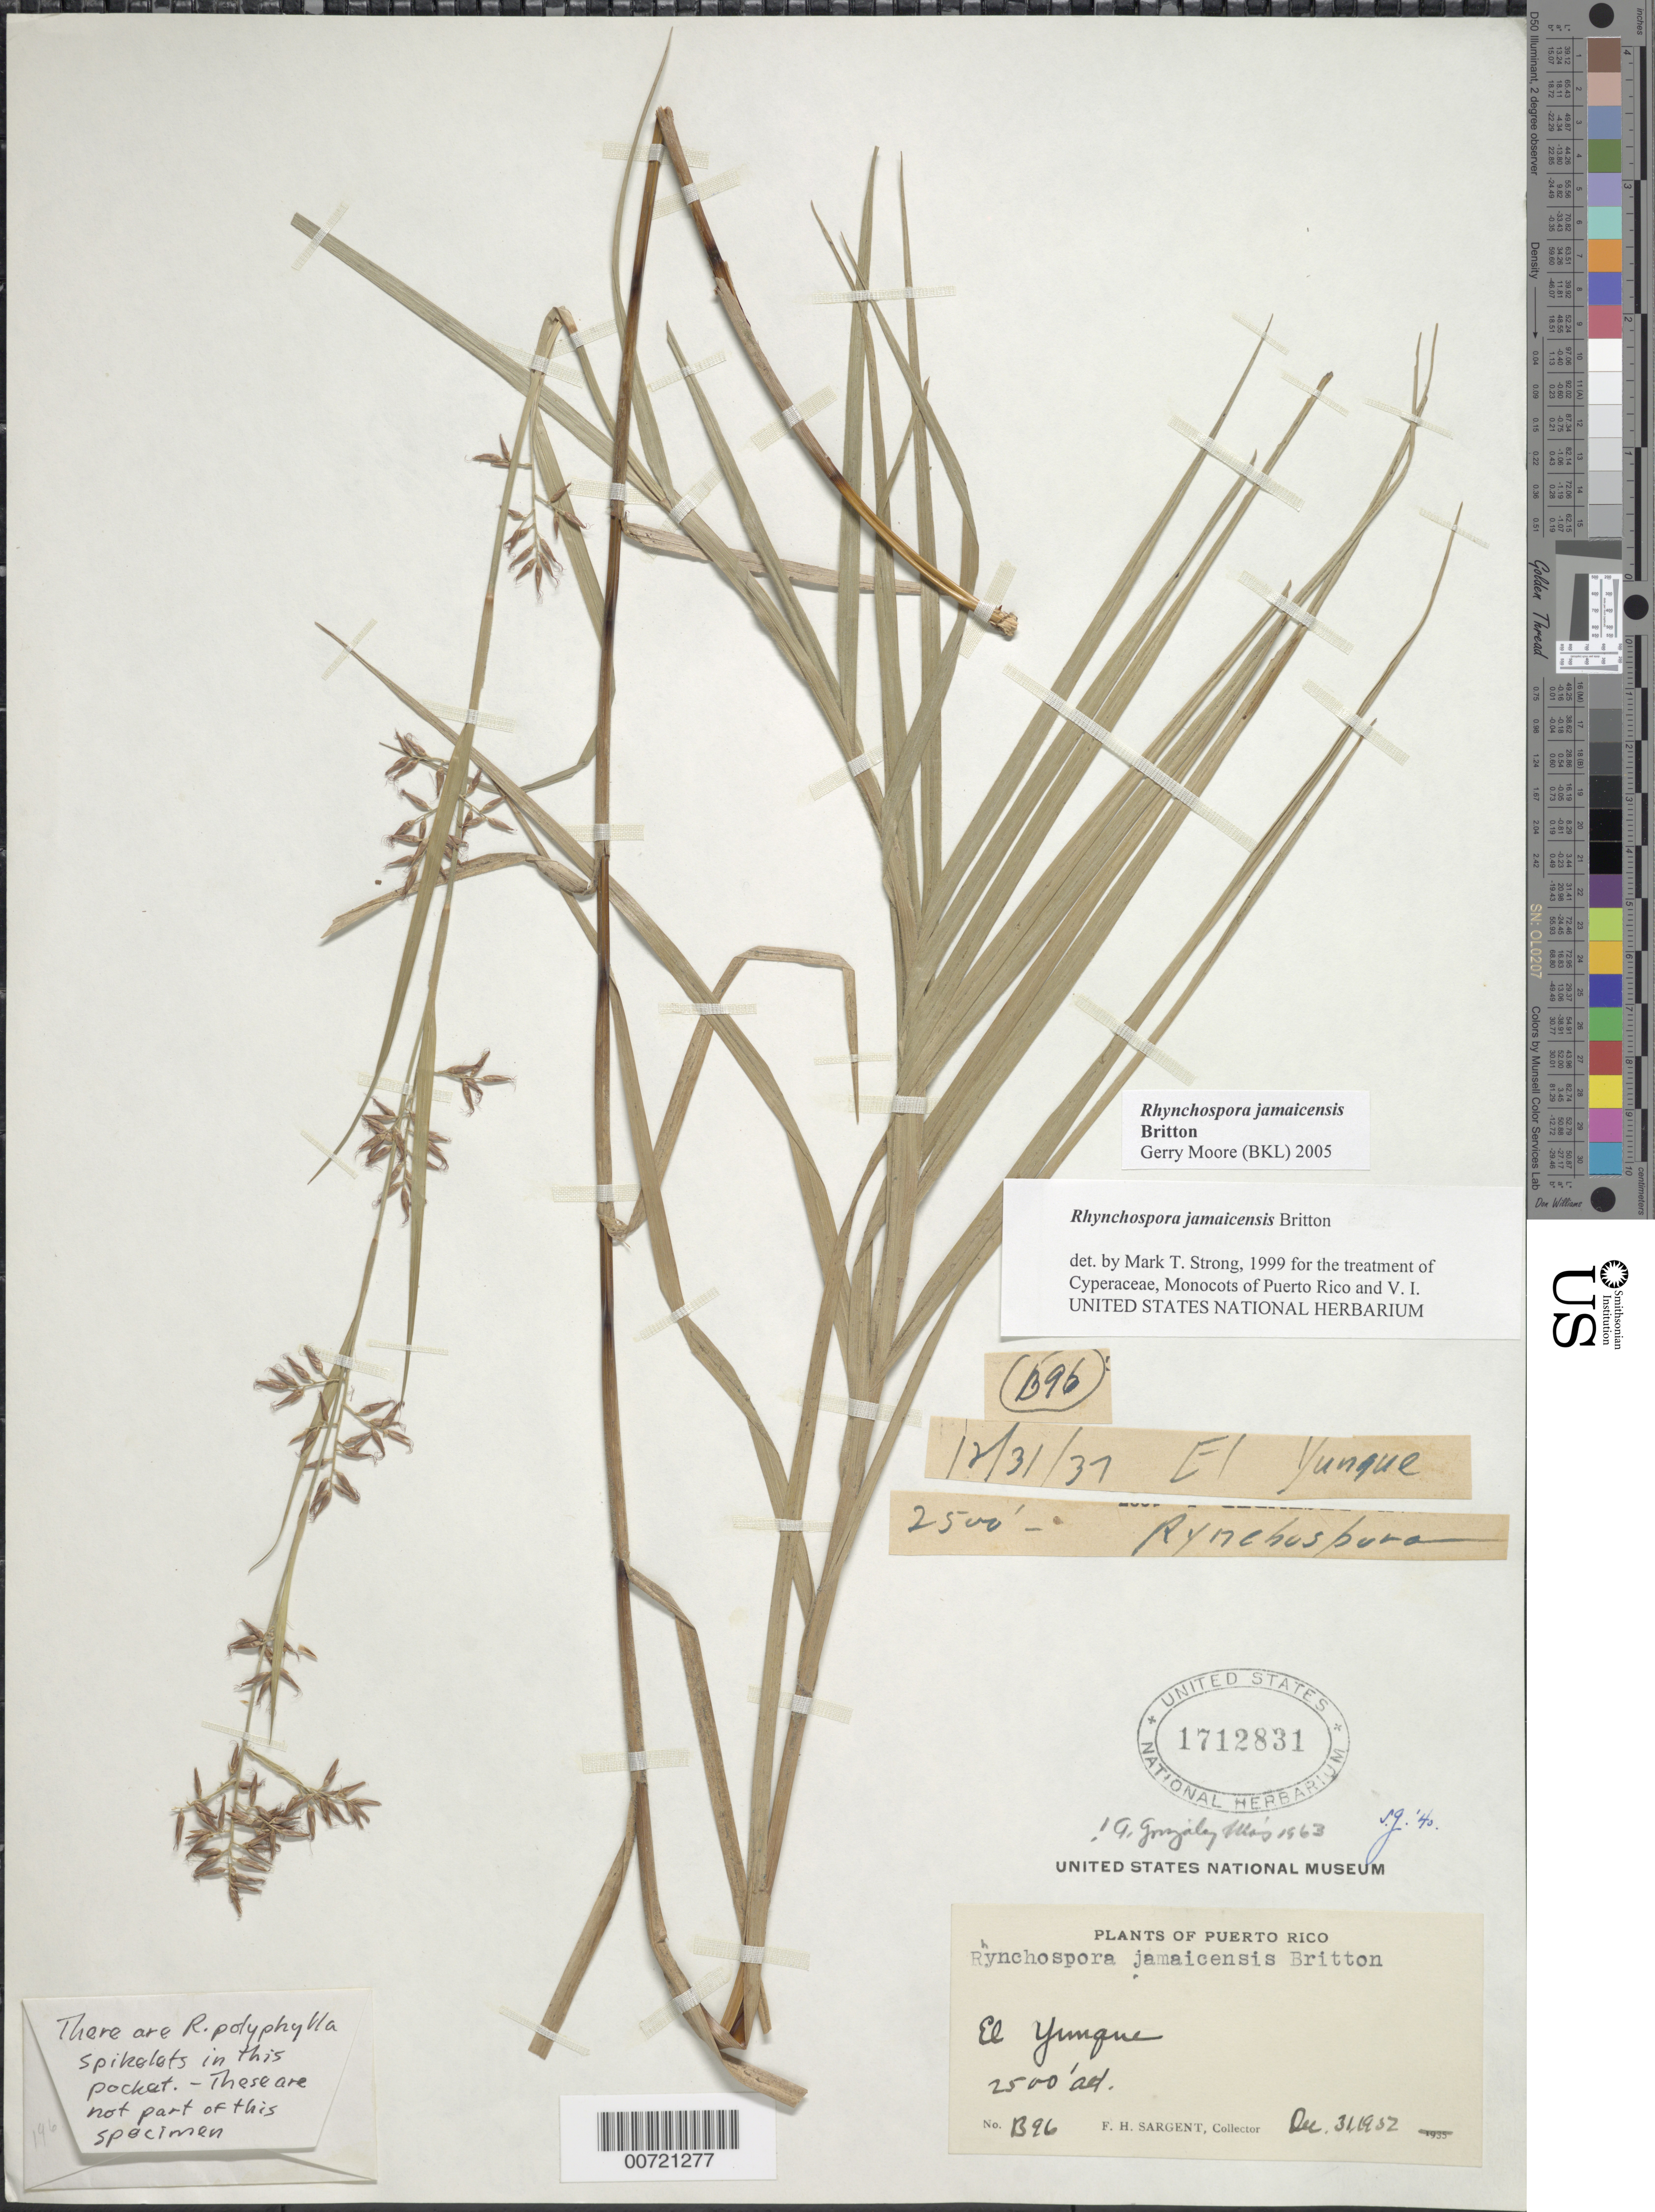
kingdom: Plantae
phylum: Tracheophyta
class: Liliopsida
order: Poales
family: Cyperaceae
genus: Rhynchospora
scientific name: Rhynchospora jamaicensis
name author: Britton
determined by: Strong, M. T., (US), Smithsonian Institution - National Museum of Natural History (UNITED STATES)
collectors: F. H. Sargent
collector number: B96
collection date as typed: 31 Dec 1932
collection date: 1932-12-31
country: Puerto Rico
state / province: Río Grande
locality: El Yunque.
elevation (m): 762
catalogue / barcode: US 1712831